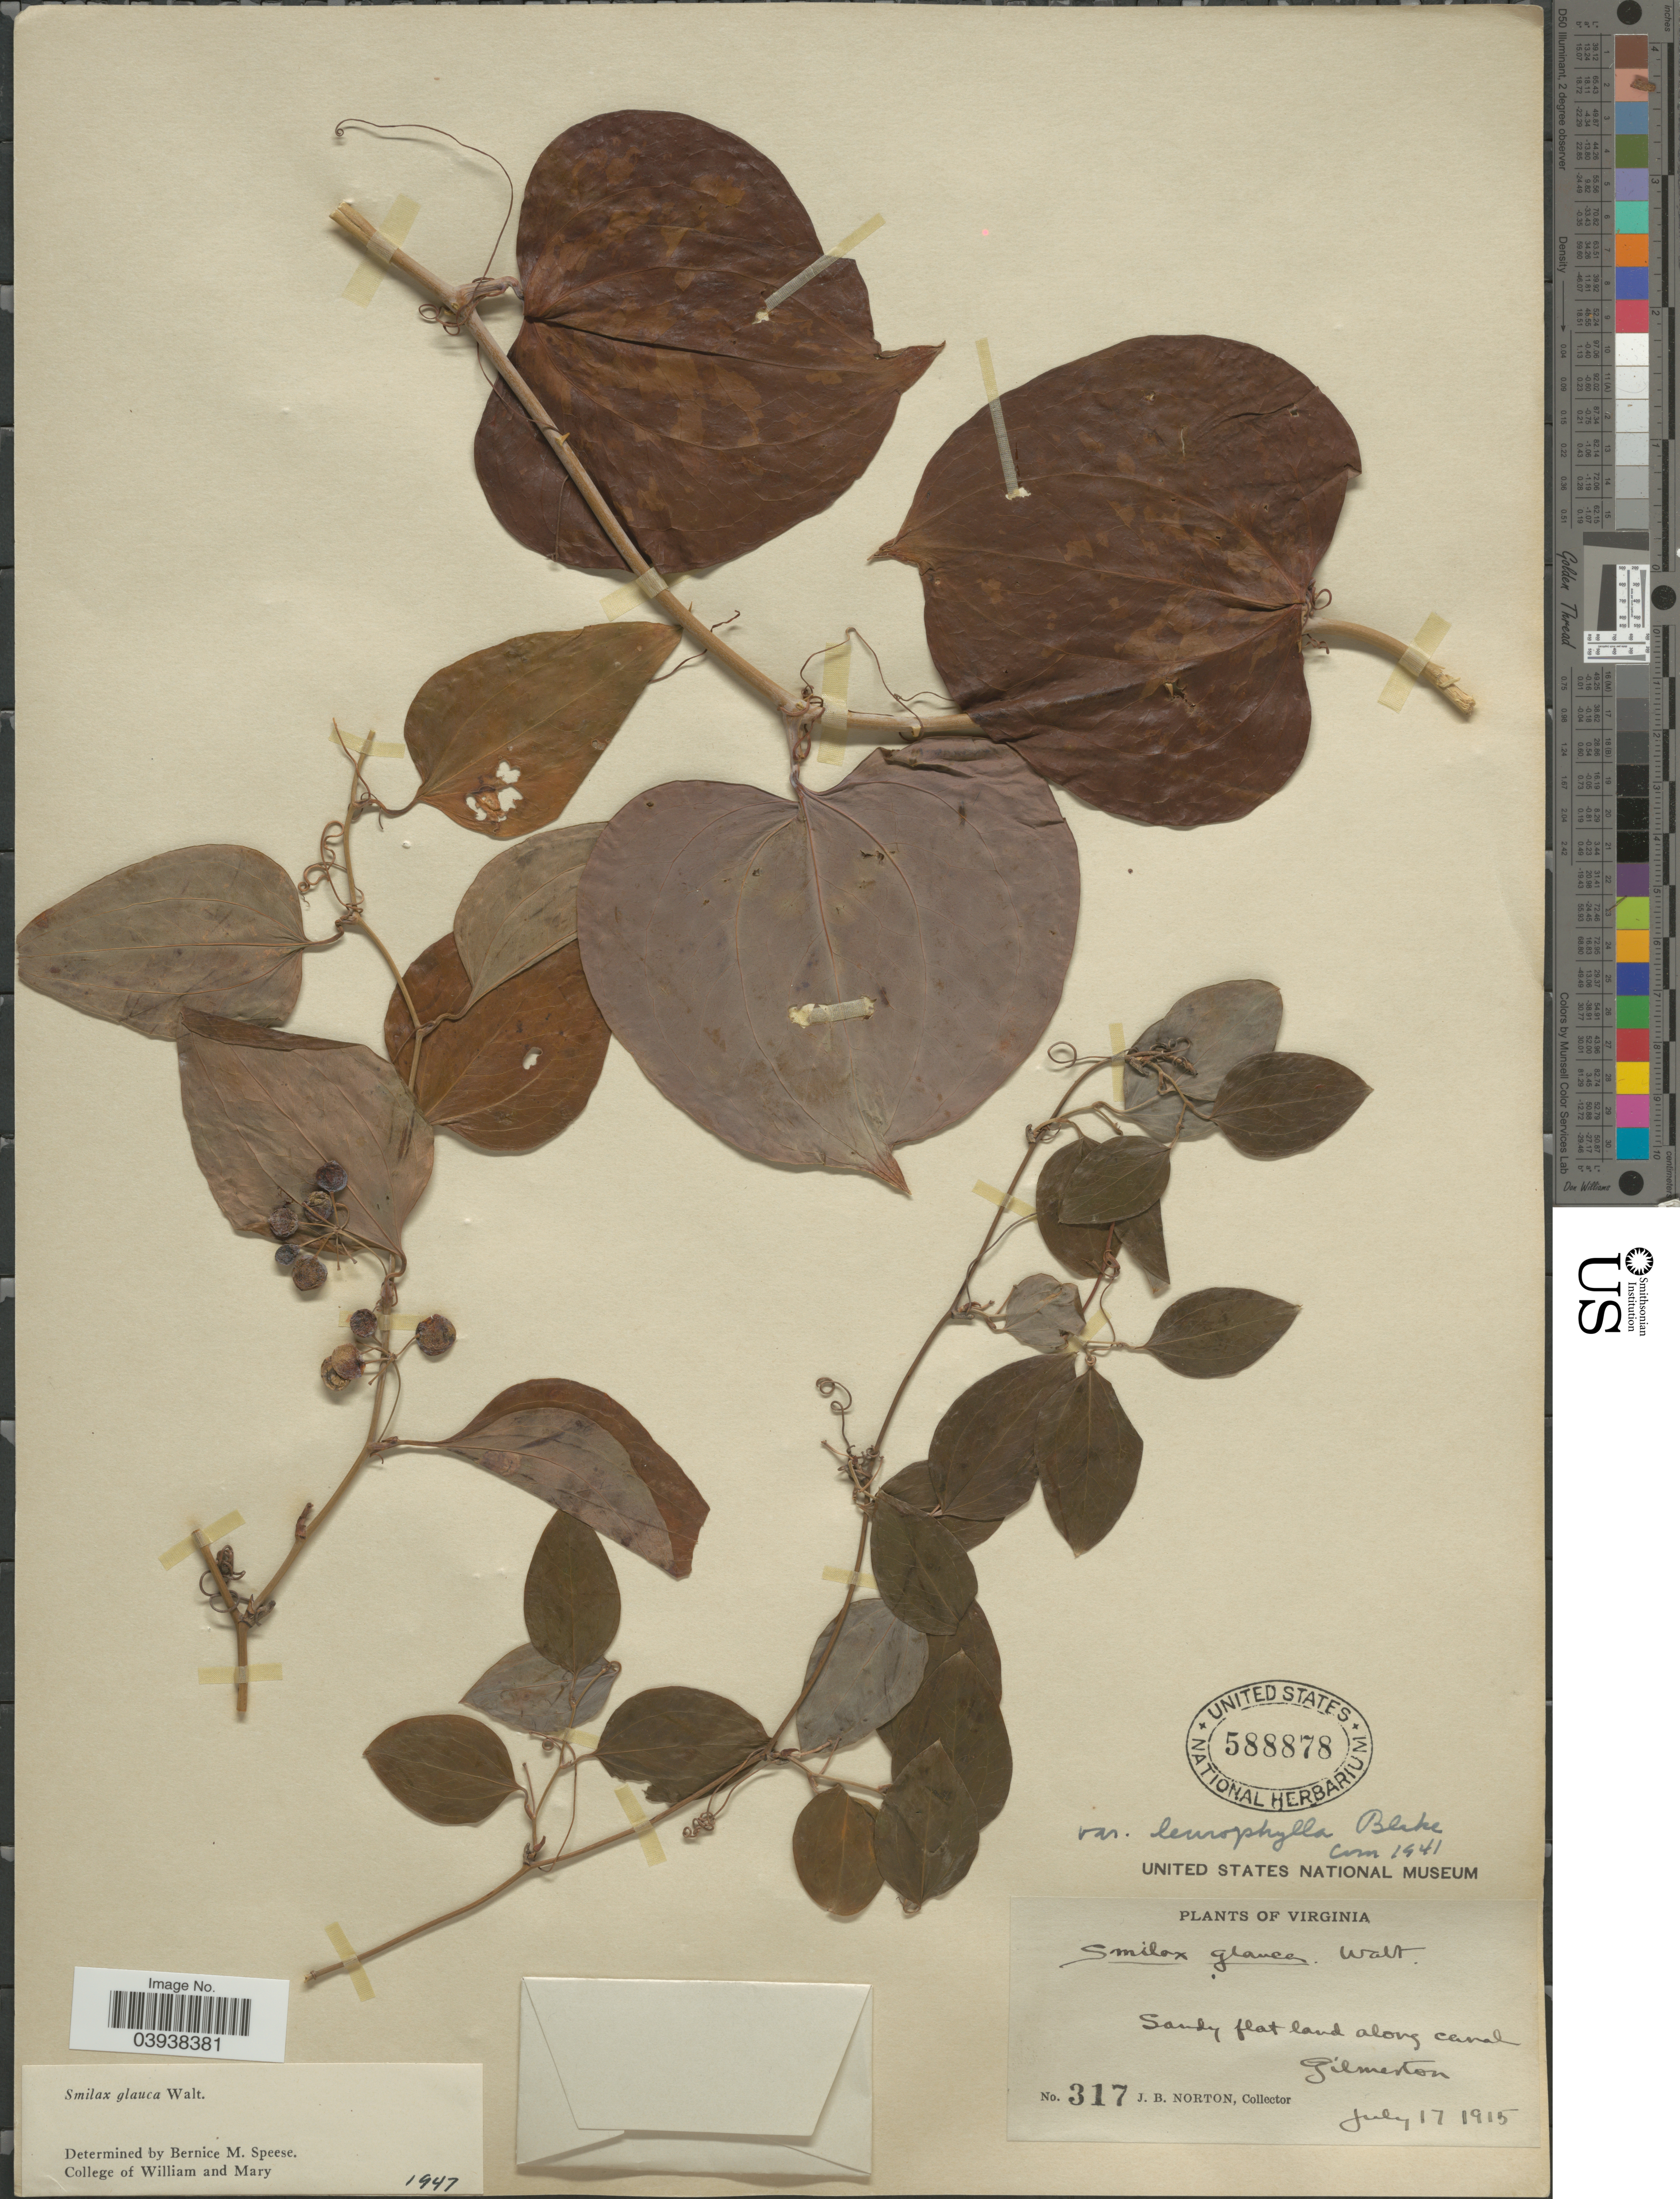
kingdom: Plantae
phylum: Tracheophyta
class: Liliopsida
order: Liliales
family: Smilacaceae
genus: Smilax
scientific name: Smilax glauca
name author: Walter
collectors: J. B. Norton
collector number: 317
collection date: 1915-07-17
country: United States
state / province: Virginia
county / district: City of Chesapeake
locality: Sandy flat land along canal. Gilmeston.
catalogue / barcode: US 588878